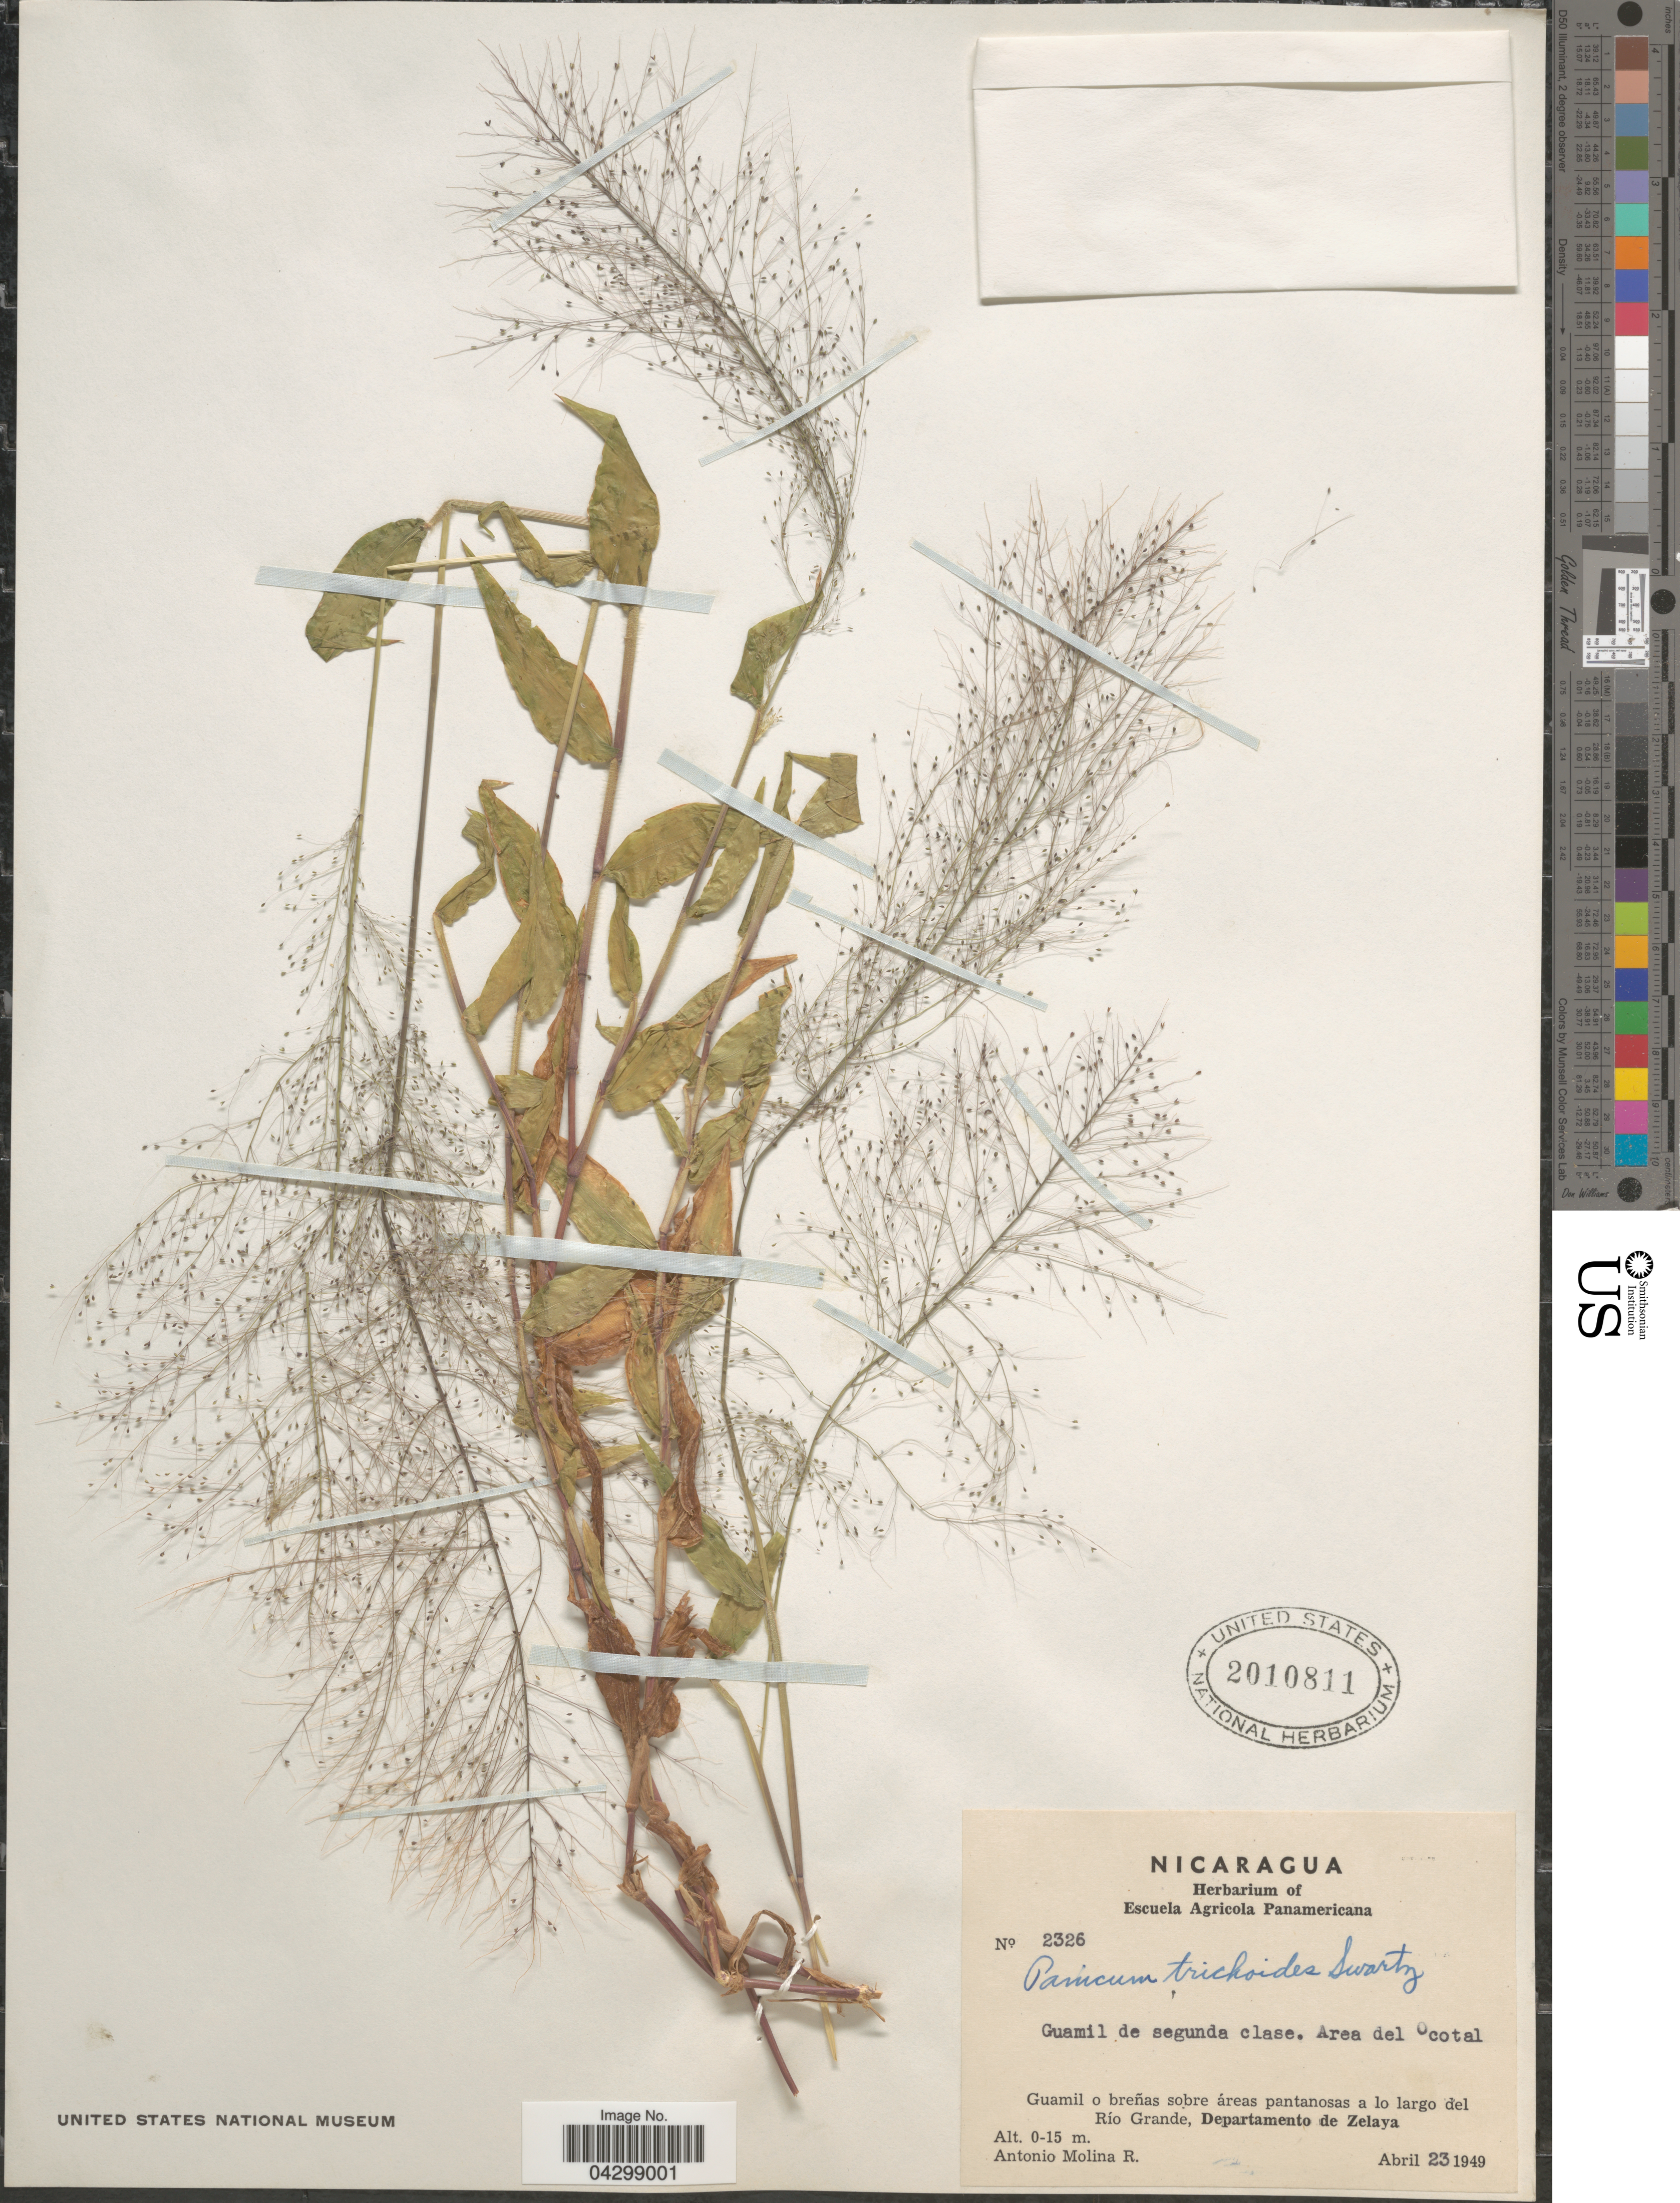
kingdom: Plantae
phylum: Tracheophyta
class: Liliopsida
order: Poales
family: Poaceae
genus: Panicum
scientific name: Panicum trichoides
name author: Sw.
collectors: A. Molina R.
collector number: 2326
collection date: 1949-04-23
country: Nicaragua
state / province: Atlántico Sur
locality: Guamil de segunda clase. Area del Ocotal. Guamil o breñas sobre área pantanosas a lo largo del Río Grande, Departamento de Zelaya.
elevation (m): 0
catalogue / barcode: US 2010811